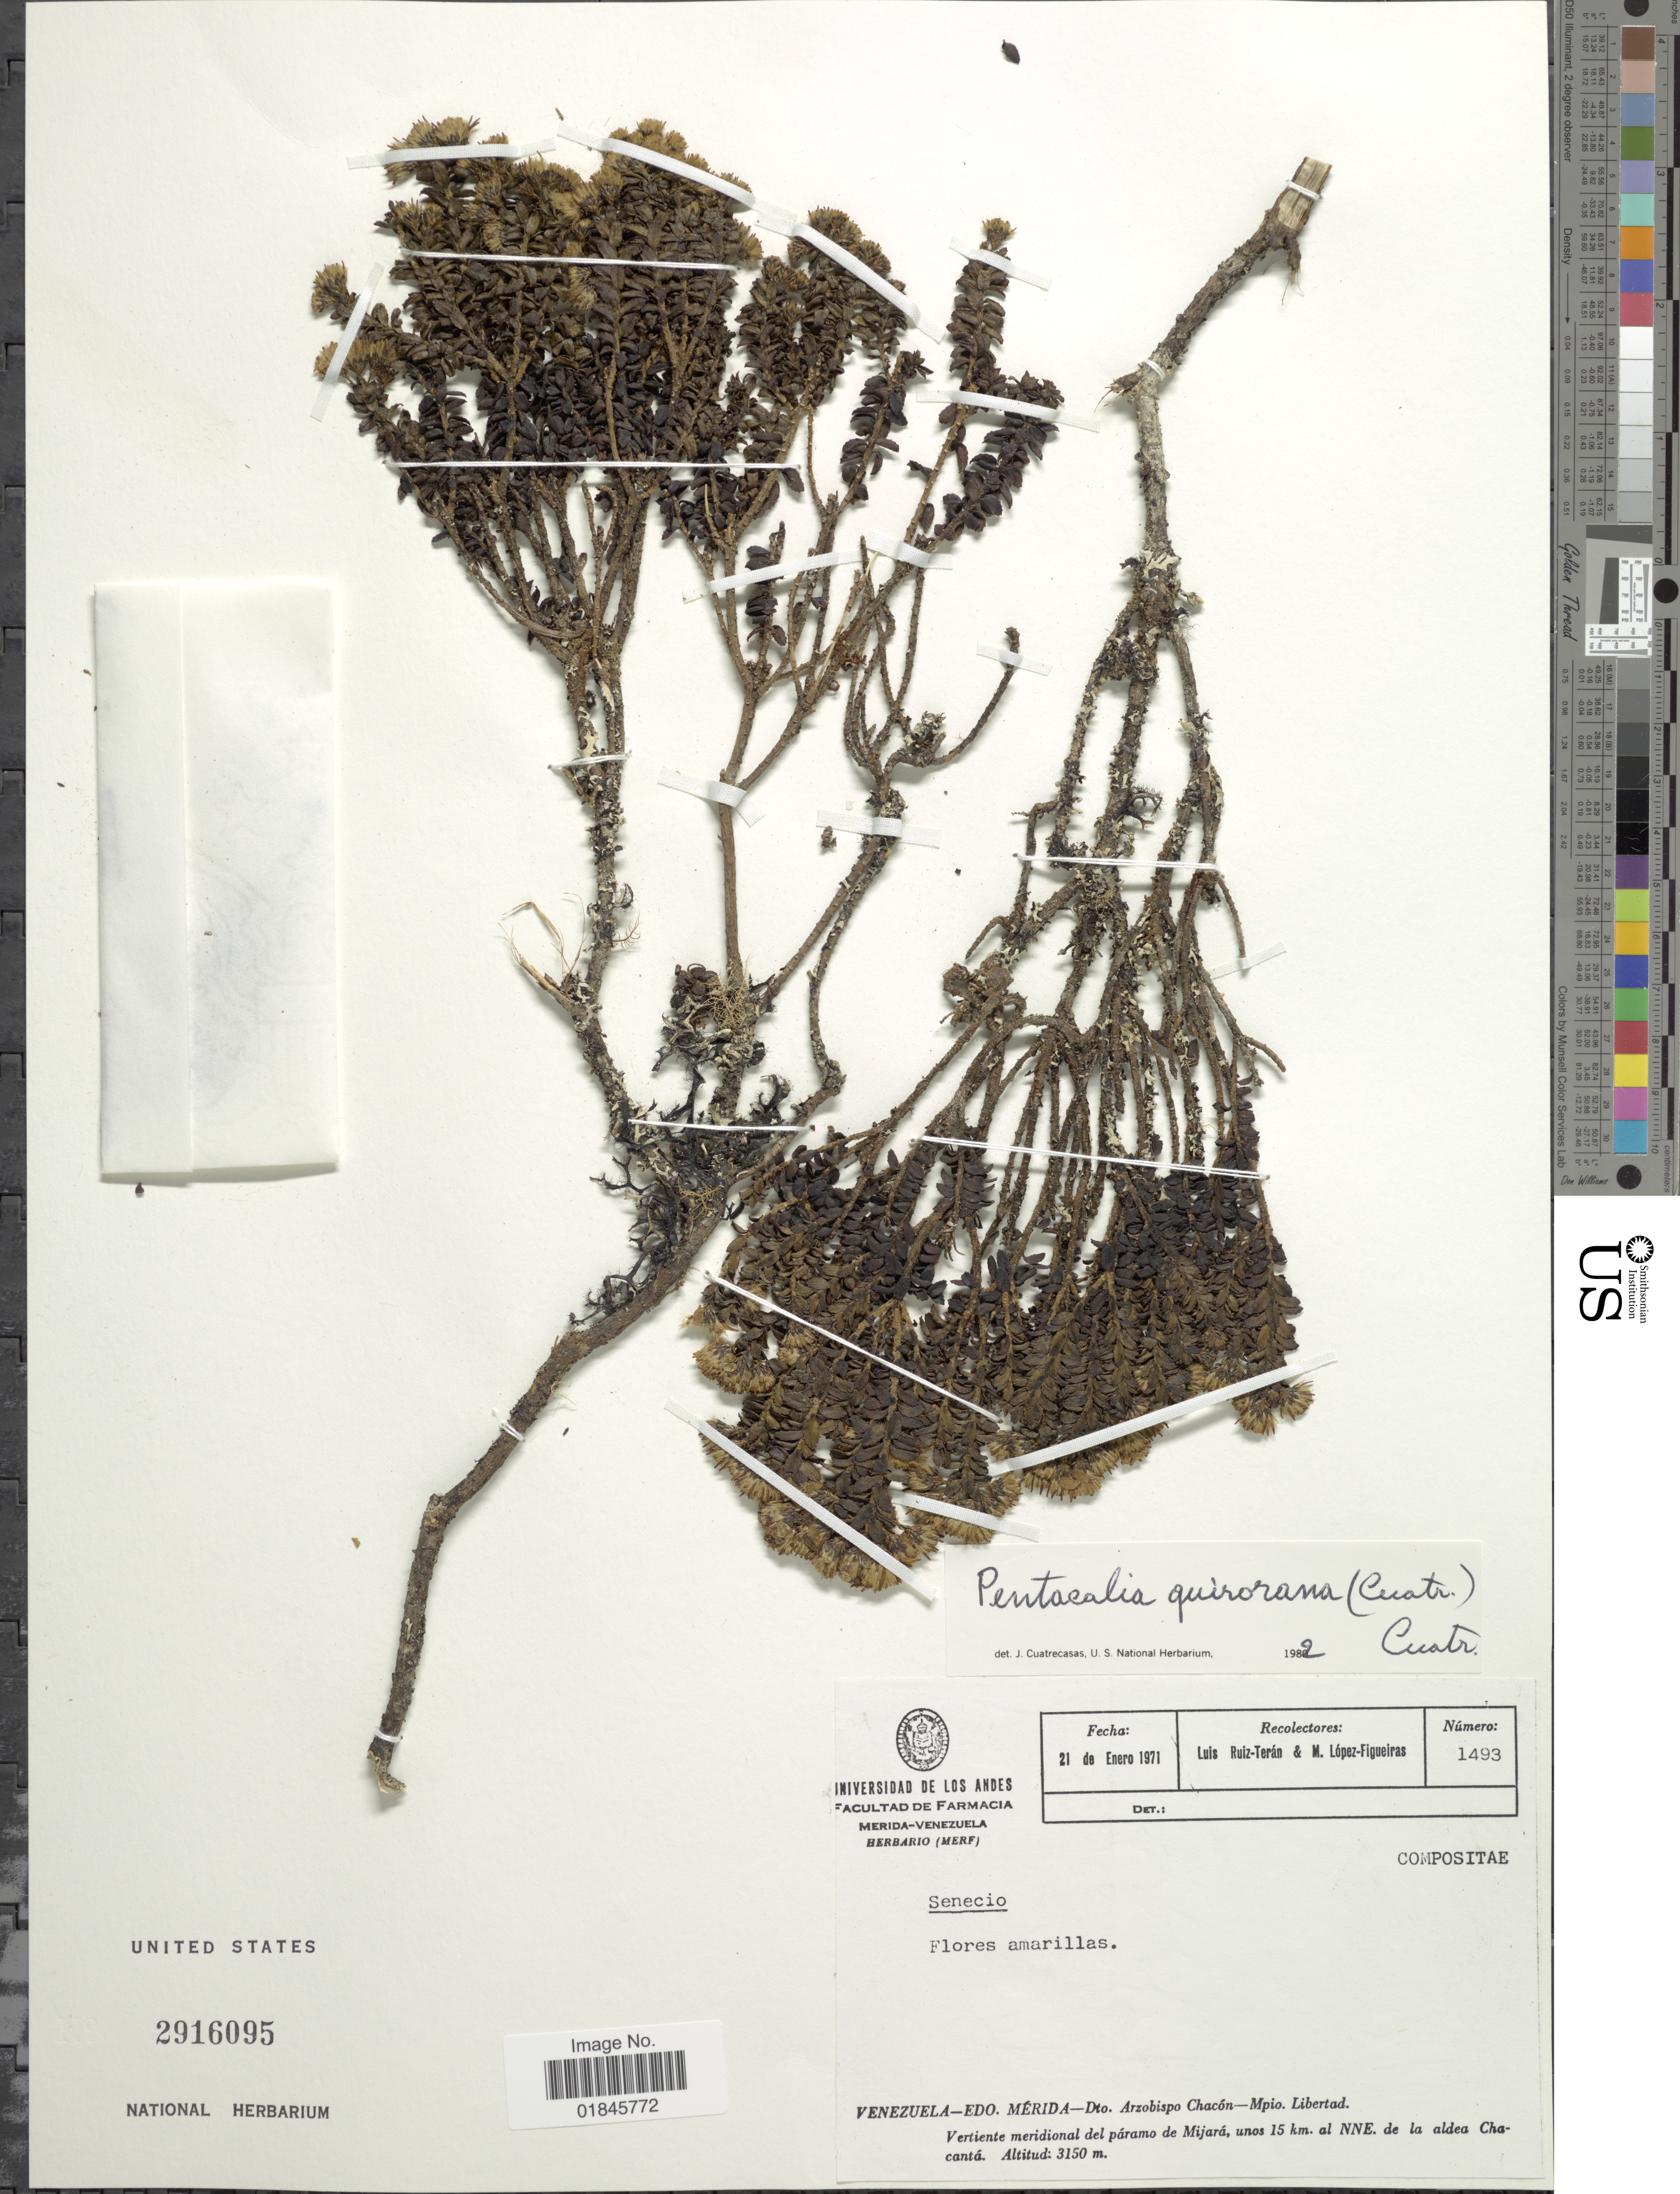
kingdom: Plantae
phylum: Tracheophyta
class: Magnoliopsida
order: Asterales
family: Asteraceae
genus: Pentacalia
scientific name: Pentacalia quirorana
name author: (Cuatrec.) Cuatrec.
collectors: L. Teran & M. López Figueiras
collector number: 1493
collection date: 1971-01-21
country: Venezuela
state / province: Mérida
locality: Venezuela - Edo. Mérida - Dto. Arzobispo Chacón - Mpio. Libertad. Vertiente meridional del páramo de Mijará, unos 15 km. al NNE. de la aldea Chacantá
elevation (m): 3150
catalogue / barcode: US 2916095